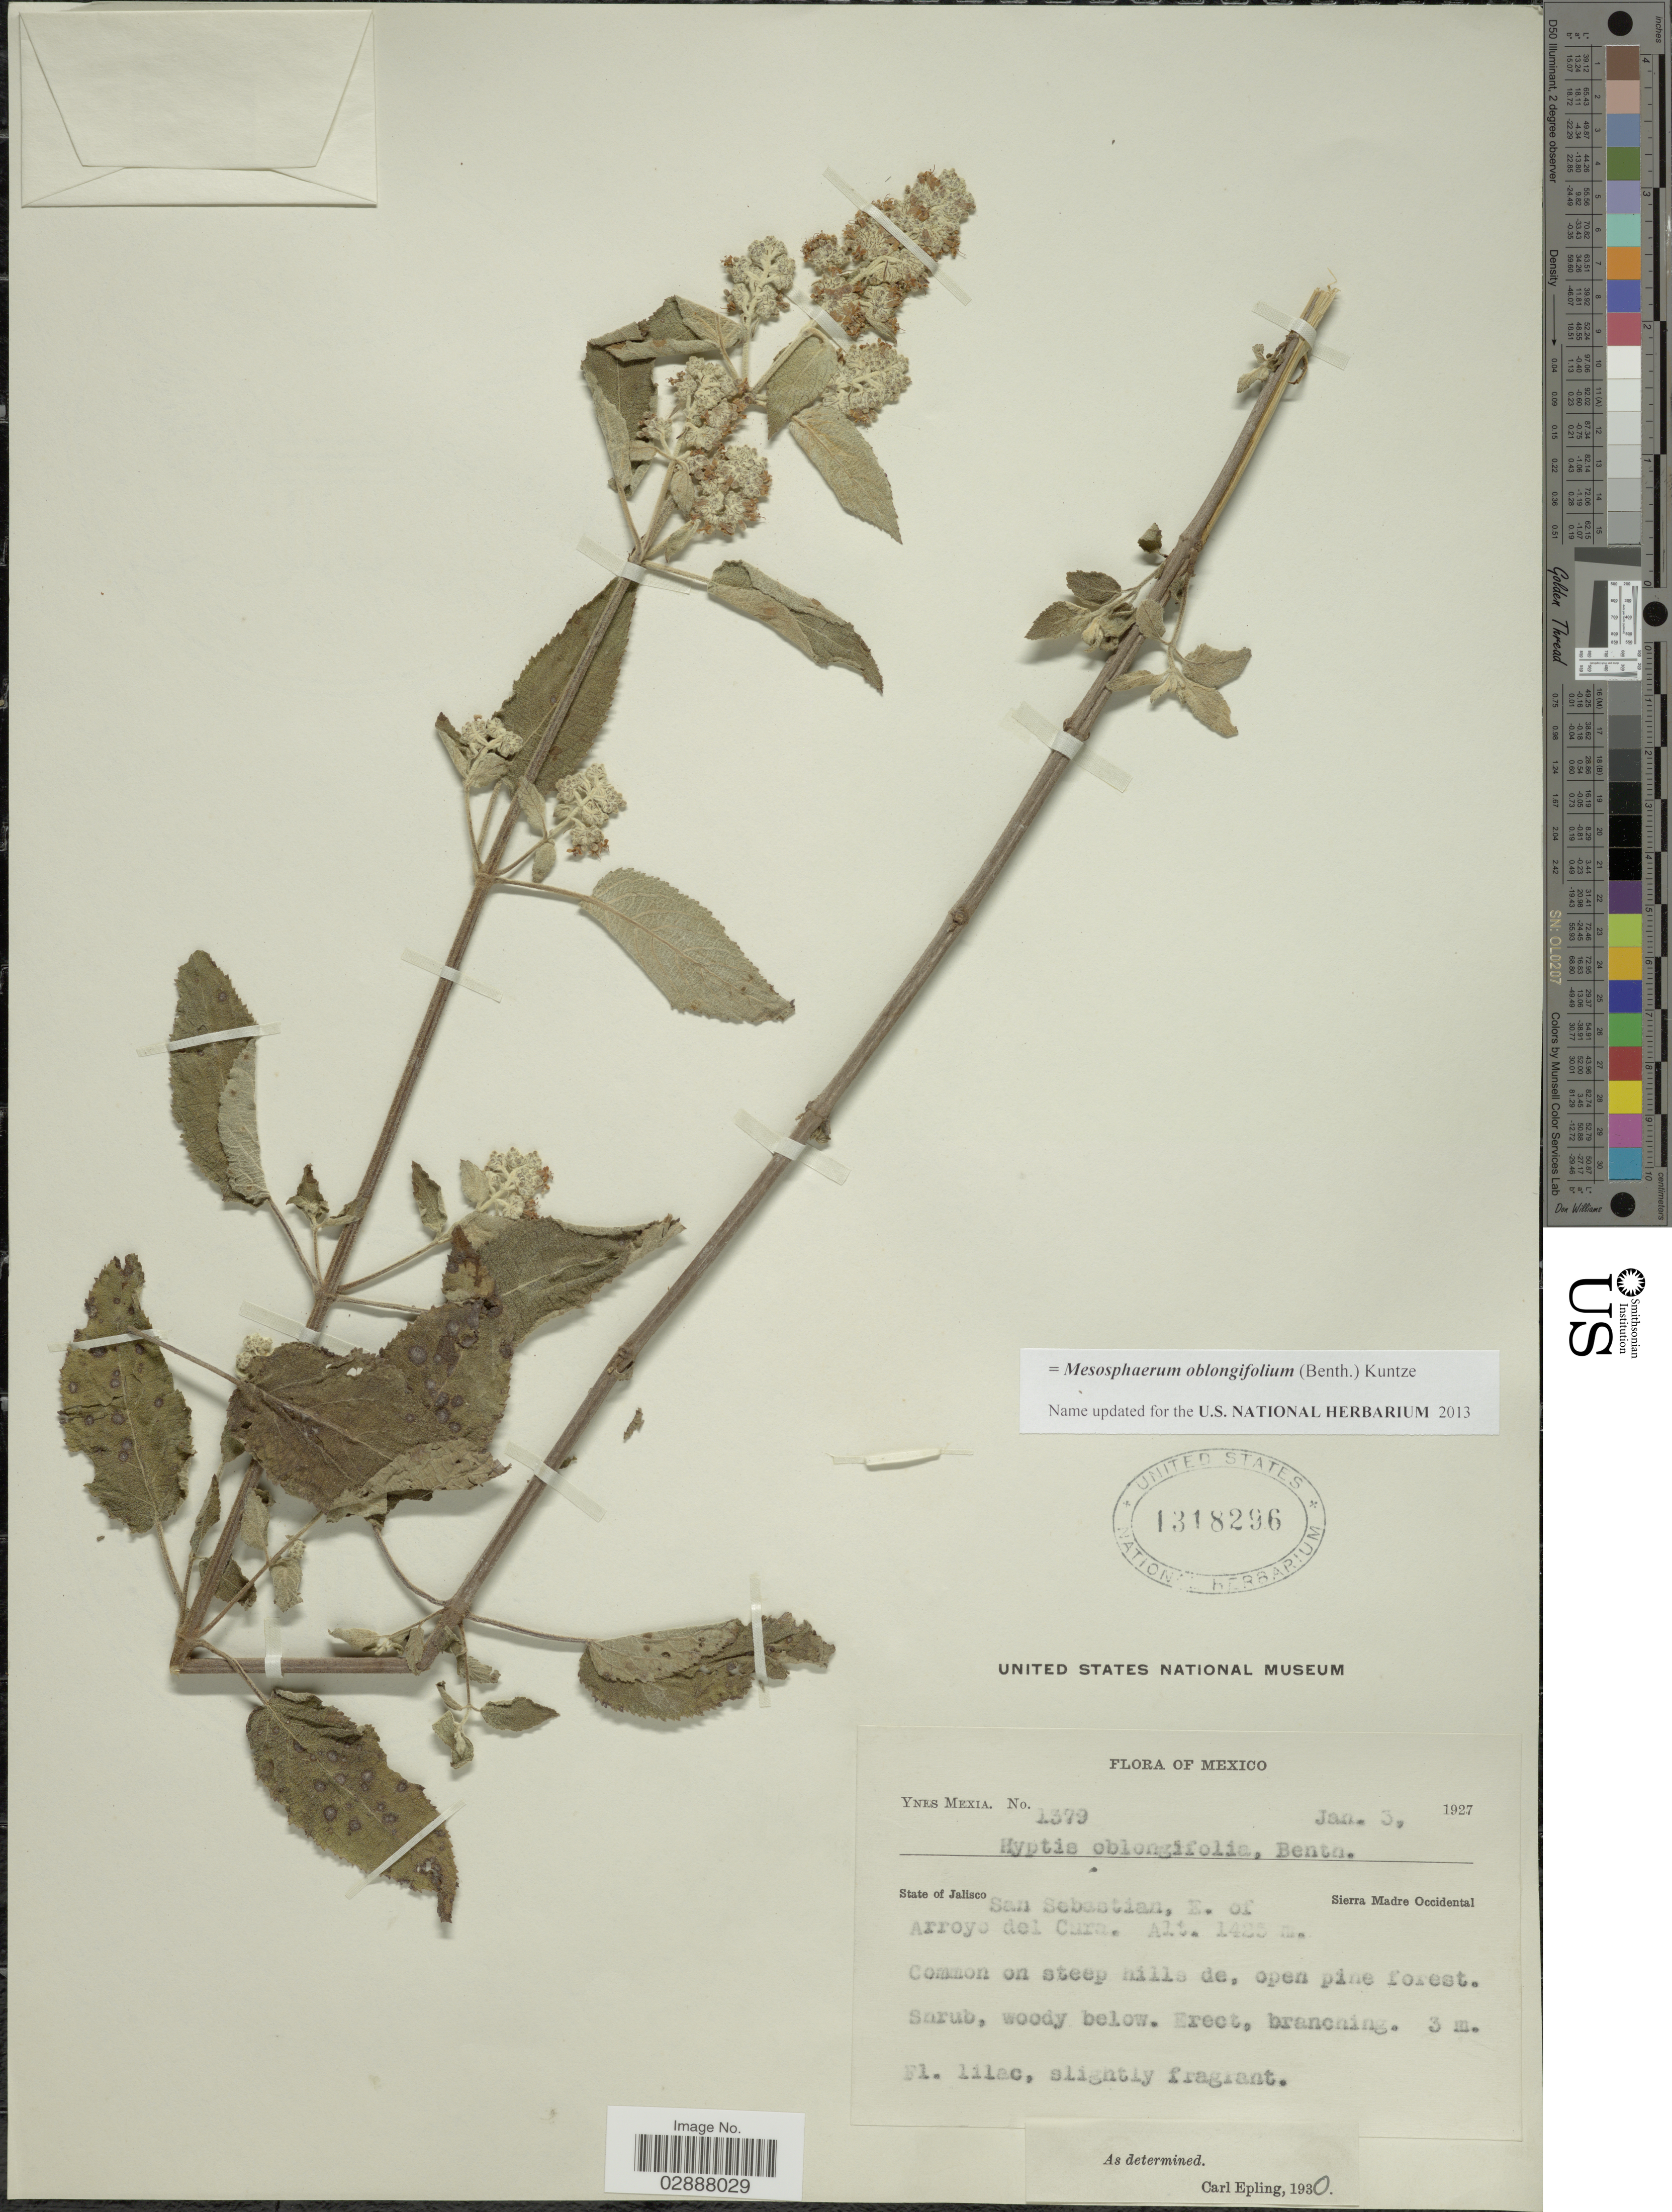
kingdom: Plantae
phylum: Tracheophyta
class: Magnoliopsida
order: Lamiales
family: Lamiaceae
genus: Mesosphaerum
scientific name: Mesosphaerum oblongifolium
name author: (Benth.) Kuntze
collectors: Y. Mexia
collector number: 1379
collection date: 1927-01-03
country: Mexico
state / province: Jalisco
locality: San Sebastian, E. of Arroyo del Cura. Sierra Madre Occidental.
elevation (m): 1425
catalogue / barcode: US 1318296